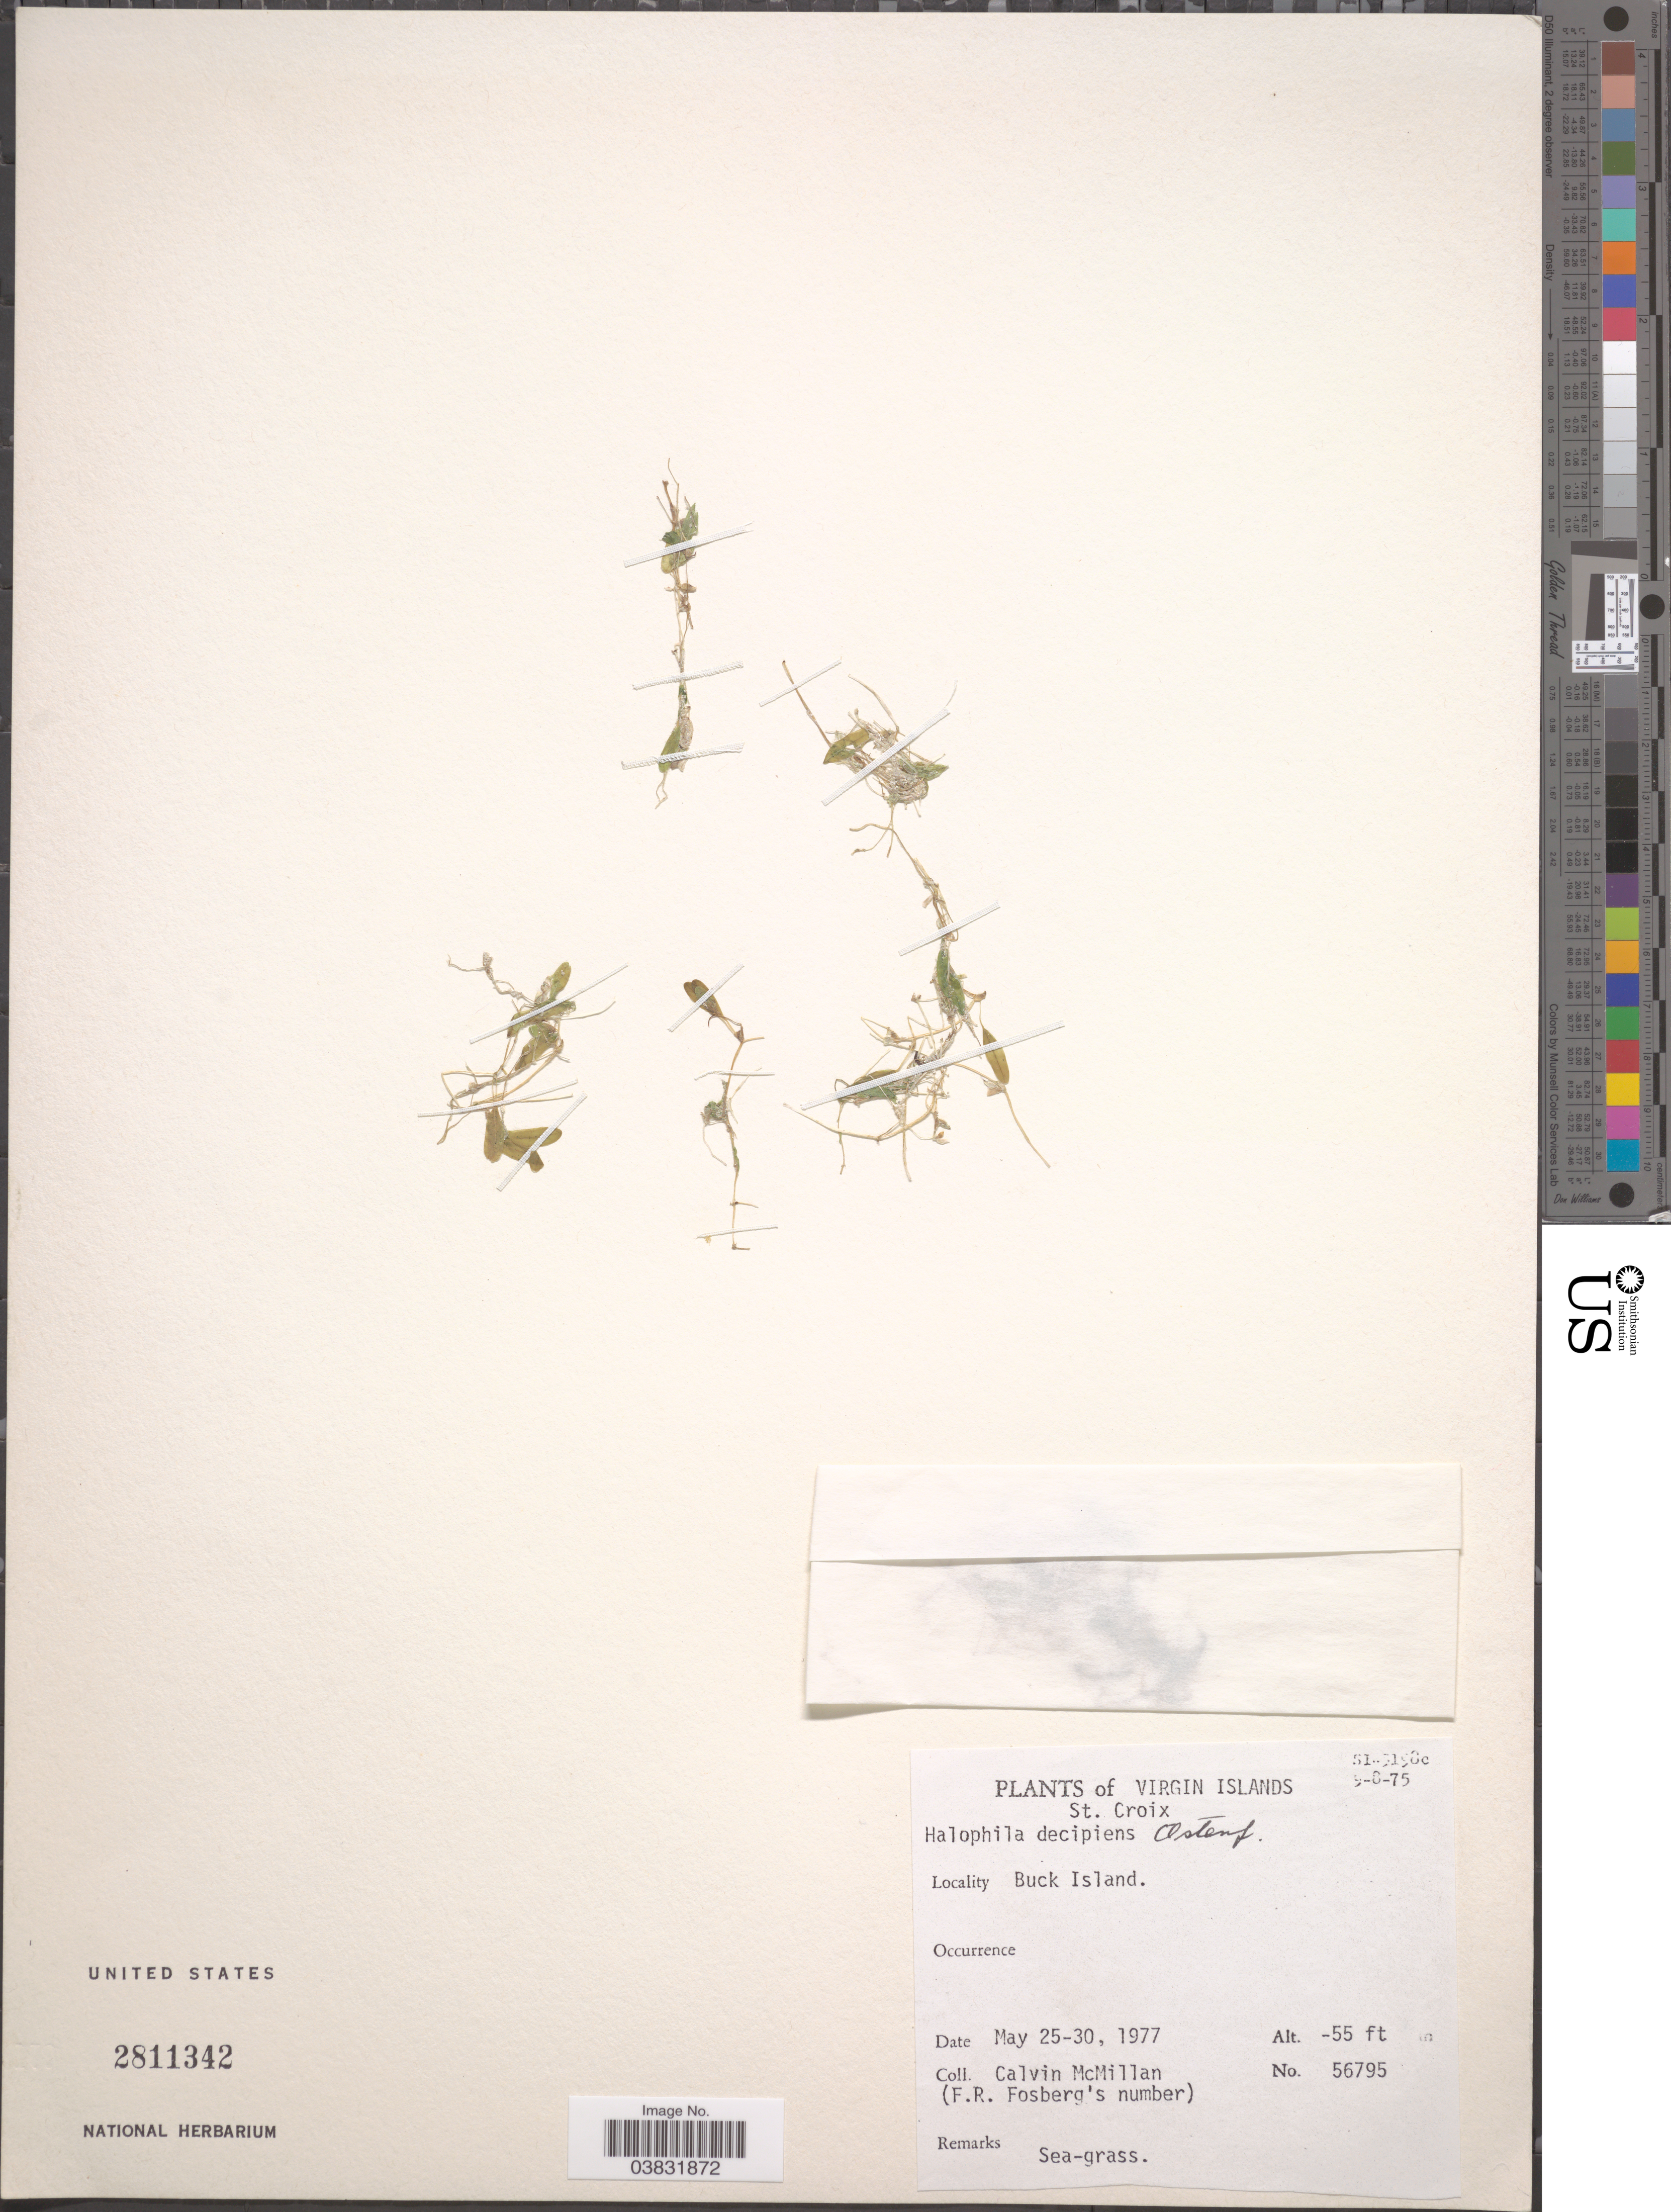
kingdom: Plantae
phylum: Tracheophyta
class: Liliopsida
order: Alismatales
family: Hydrocharitaceae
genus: Halophila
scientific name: Halophila decipiens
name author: Ostenf.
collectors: C. McMillan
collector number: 56795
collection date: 1977-05-25/1977-05-30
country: U.S. Virgin Islands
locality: Virgin Islands. St. Croix. Buck Island.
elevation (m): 17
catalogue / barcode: US 2811342